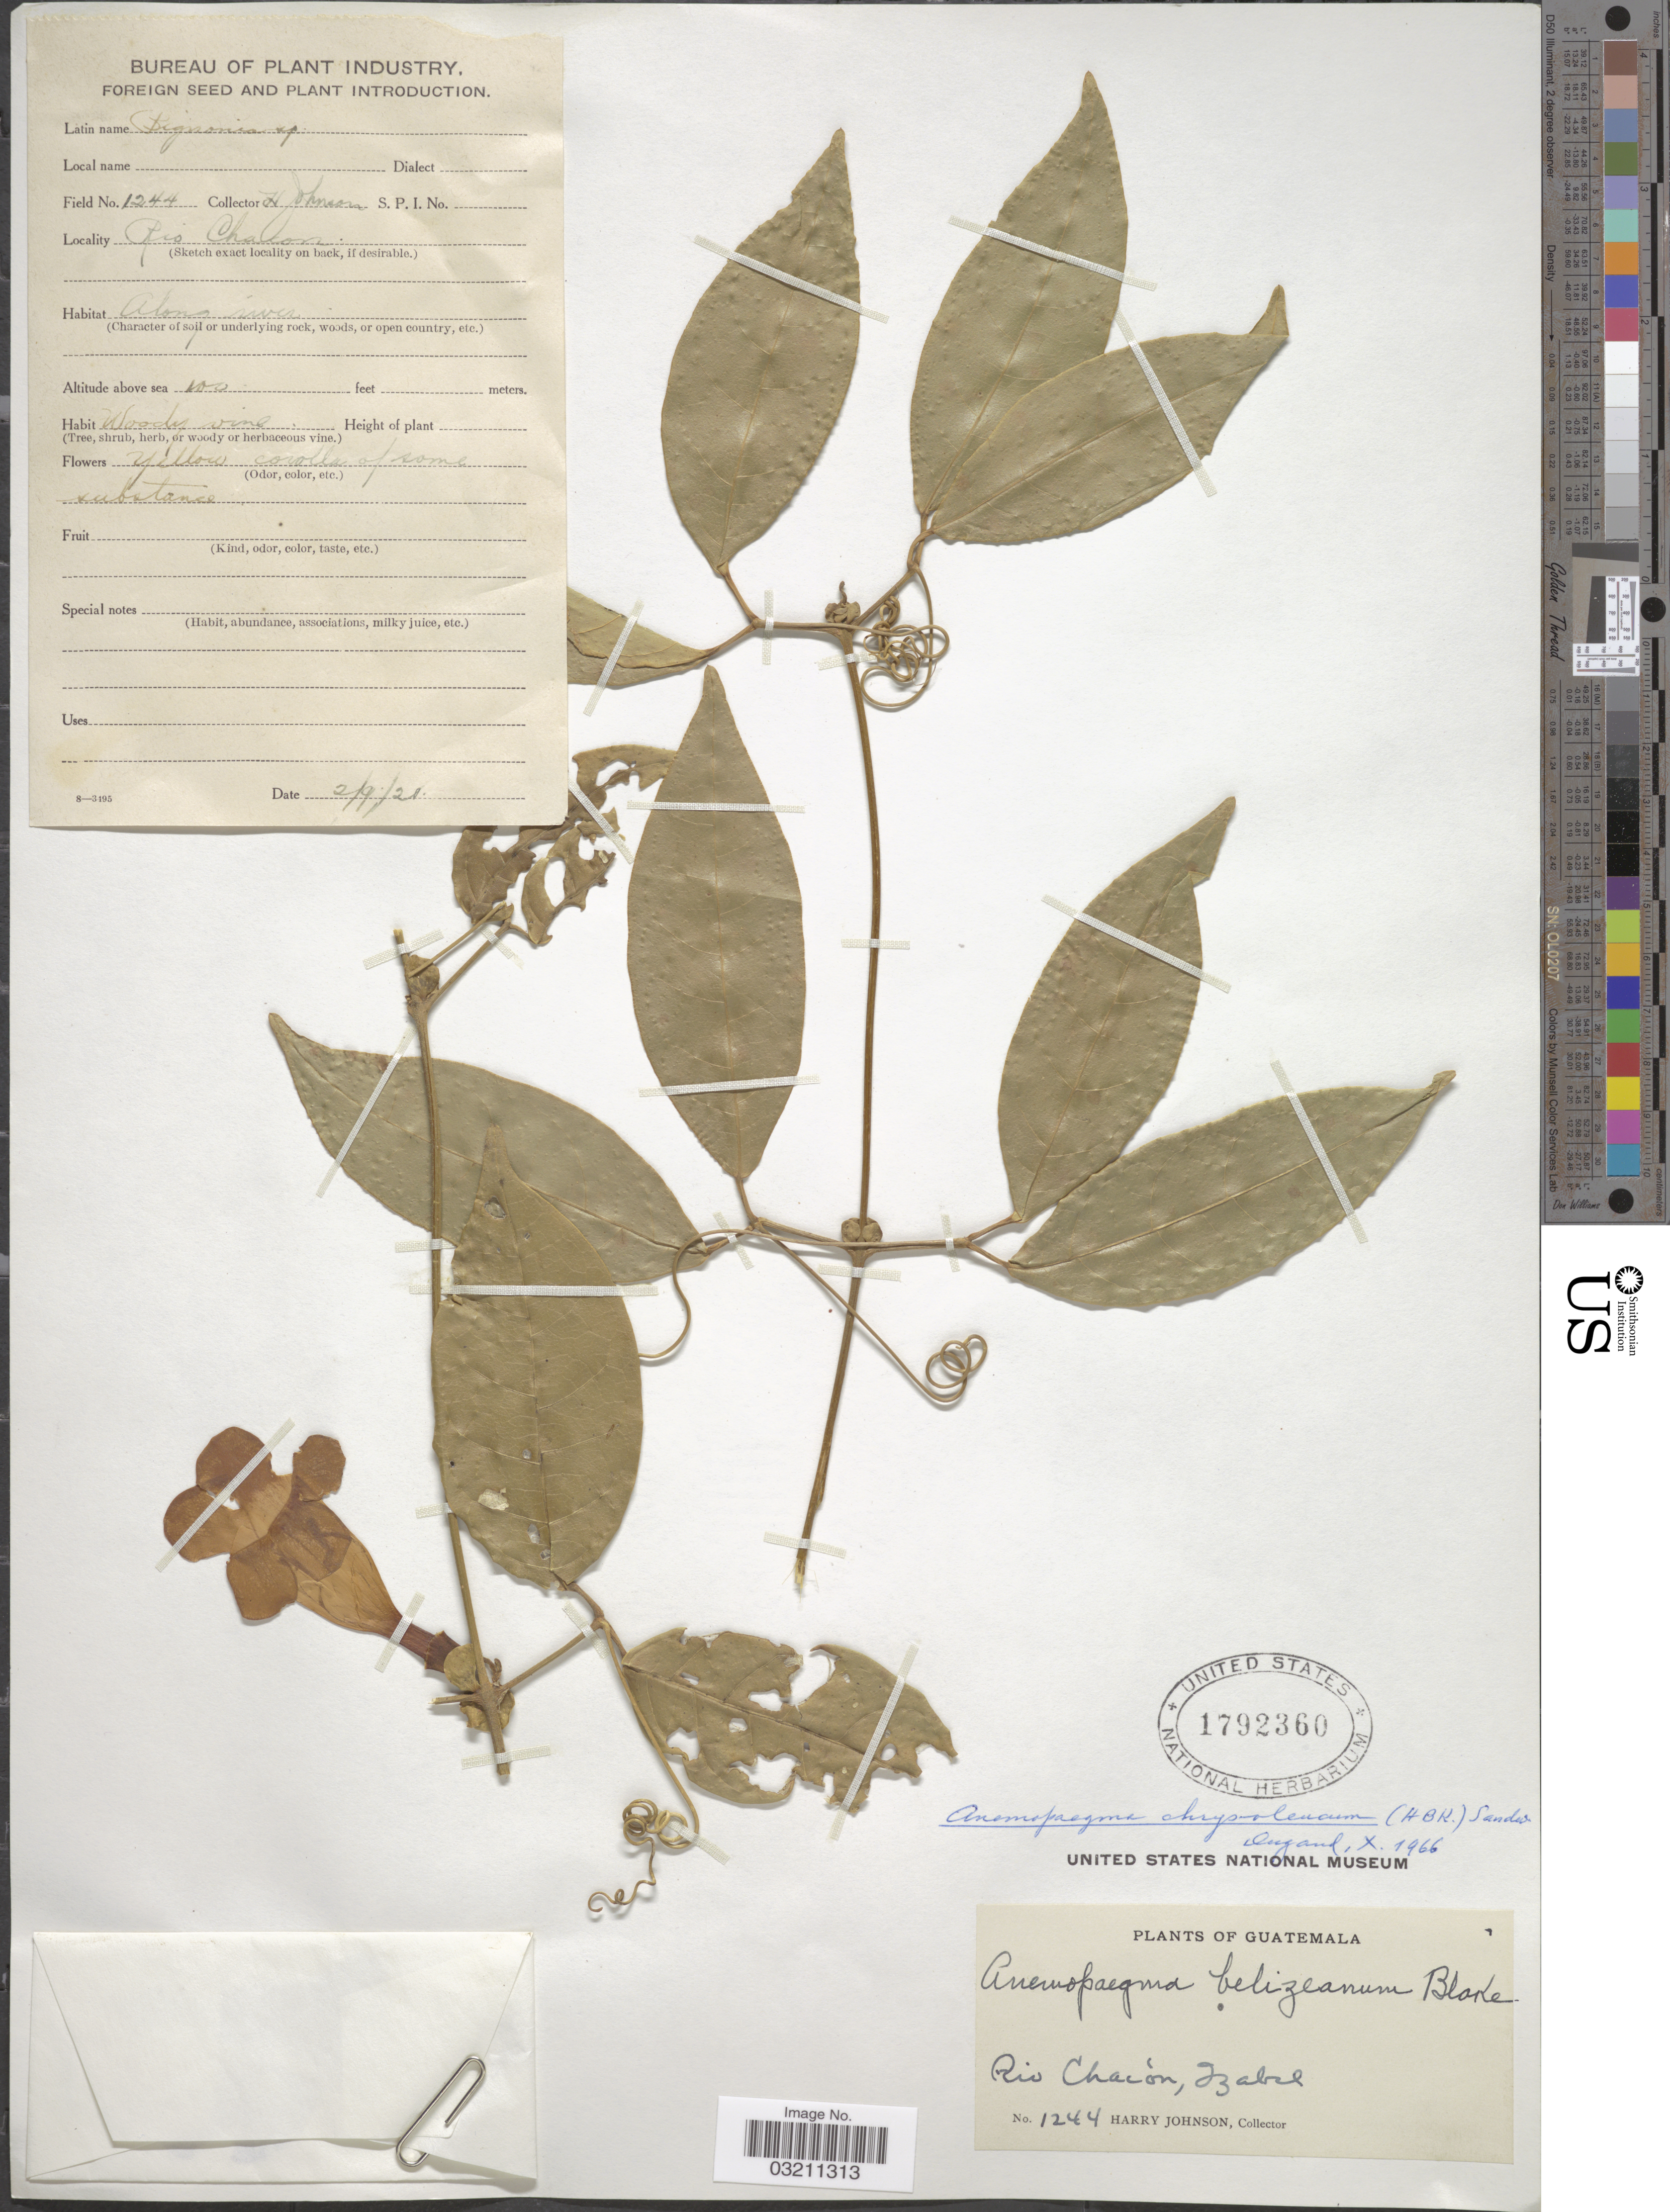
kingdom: Plantae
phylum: Tracheophyta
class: Magnoliopsida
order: Lamiales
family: Bignoniaceae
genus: Anemopaegma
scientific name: Anemopaegma chrysoleucum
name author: (Kunth) Sandwith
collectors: H. Johnson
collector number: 1244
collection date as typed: Transcribed d/m/y: 12/9/21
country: Guatemala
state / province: Izabal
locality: Rio Chacón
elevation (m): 30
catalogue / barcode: US 1792360